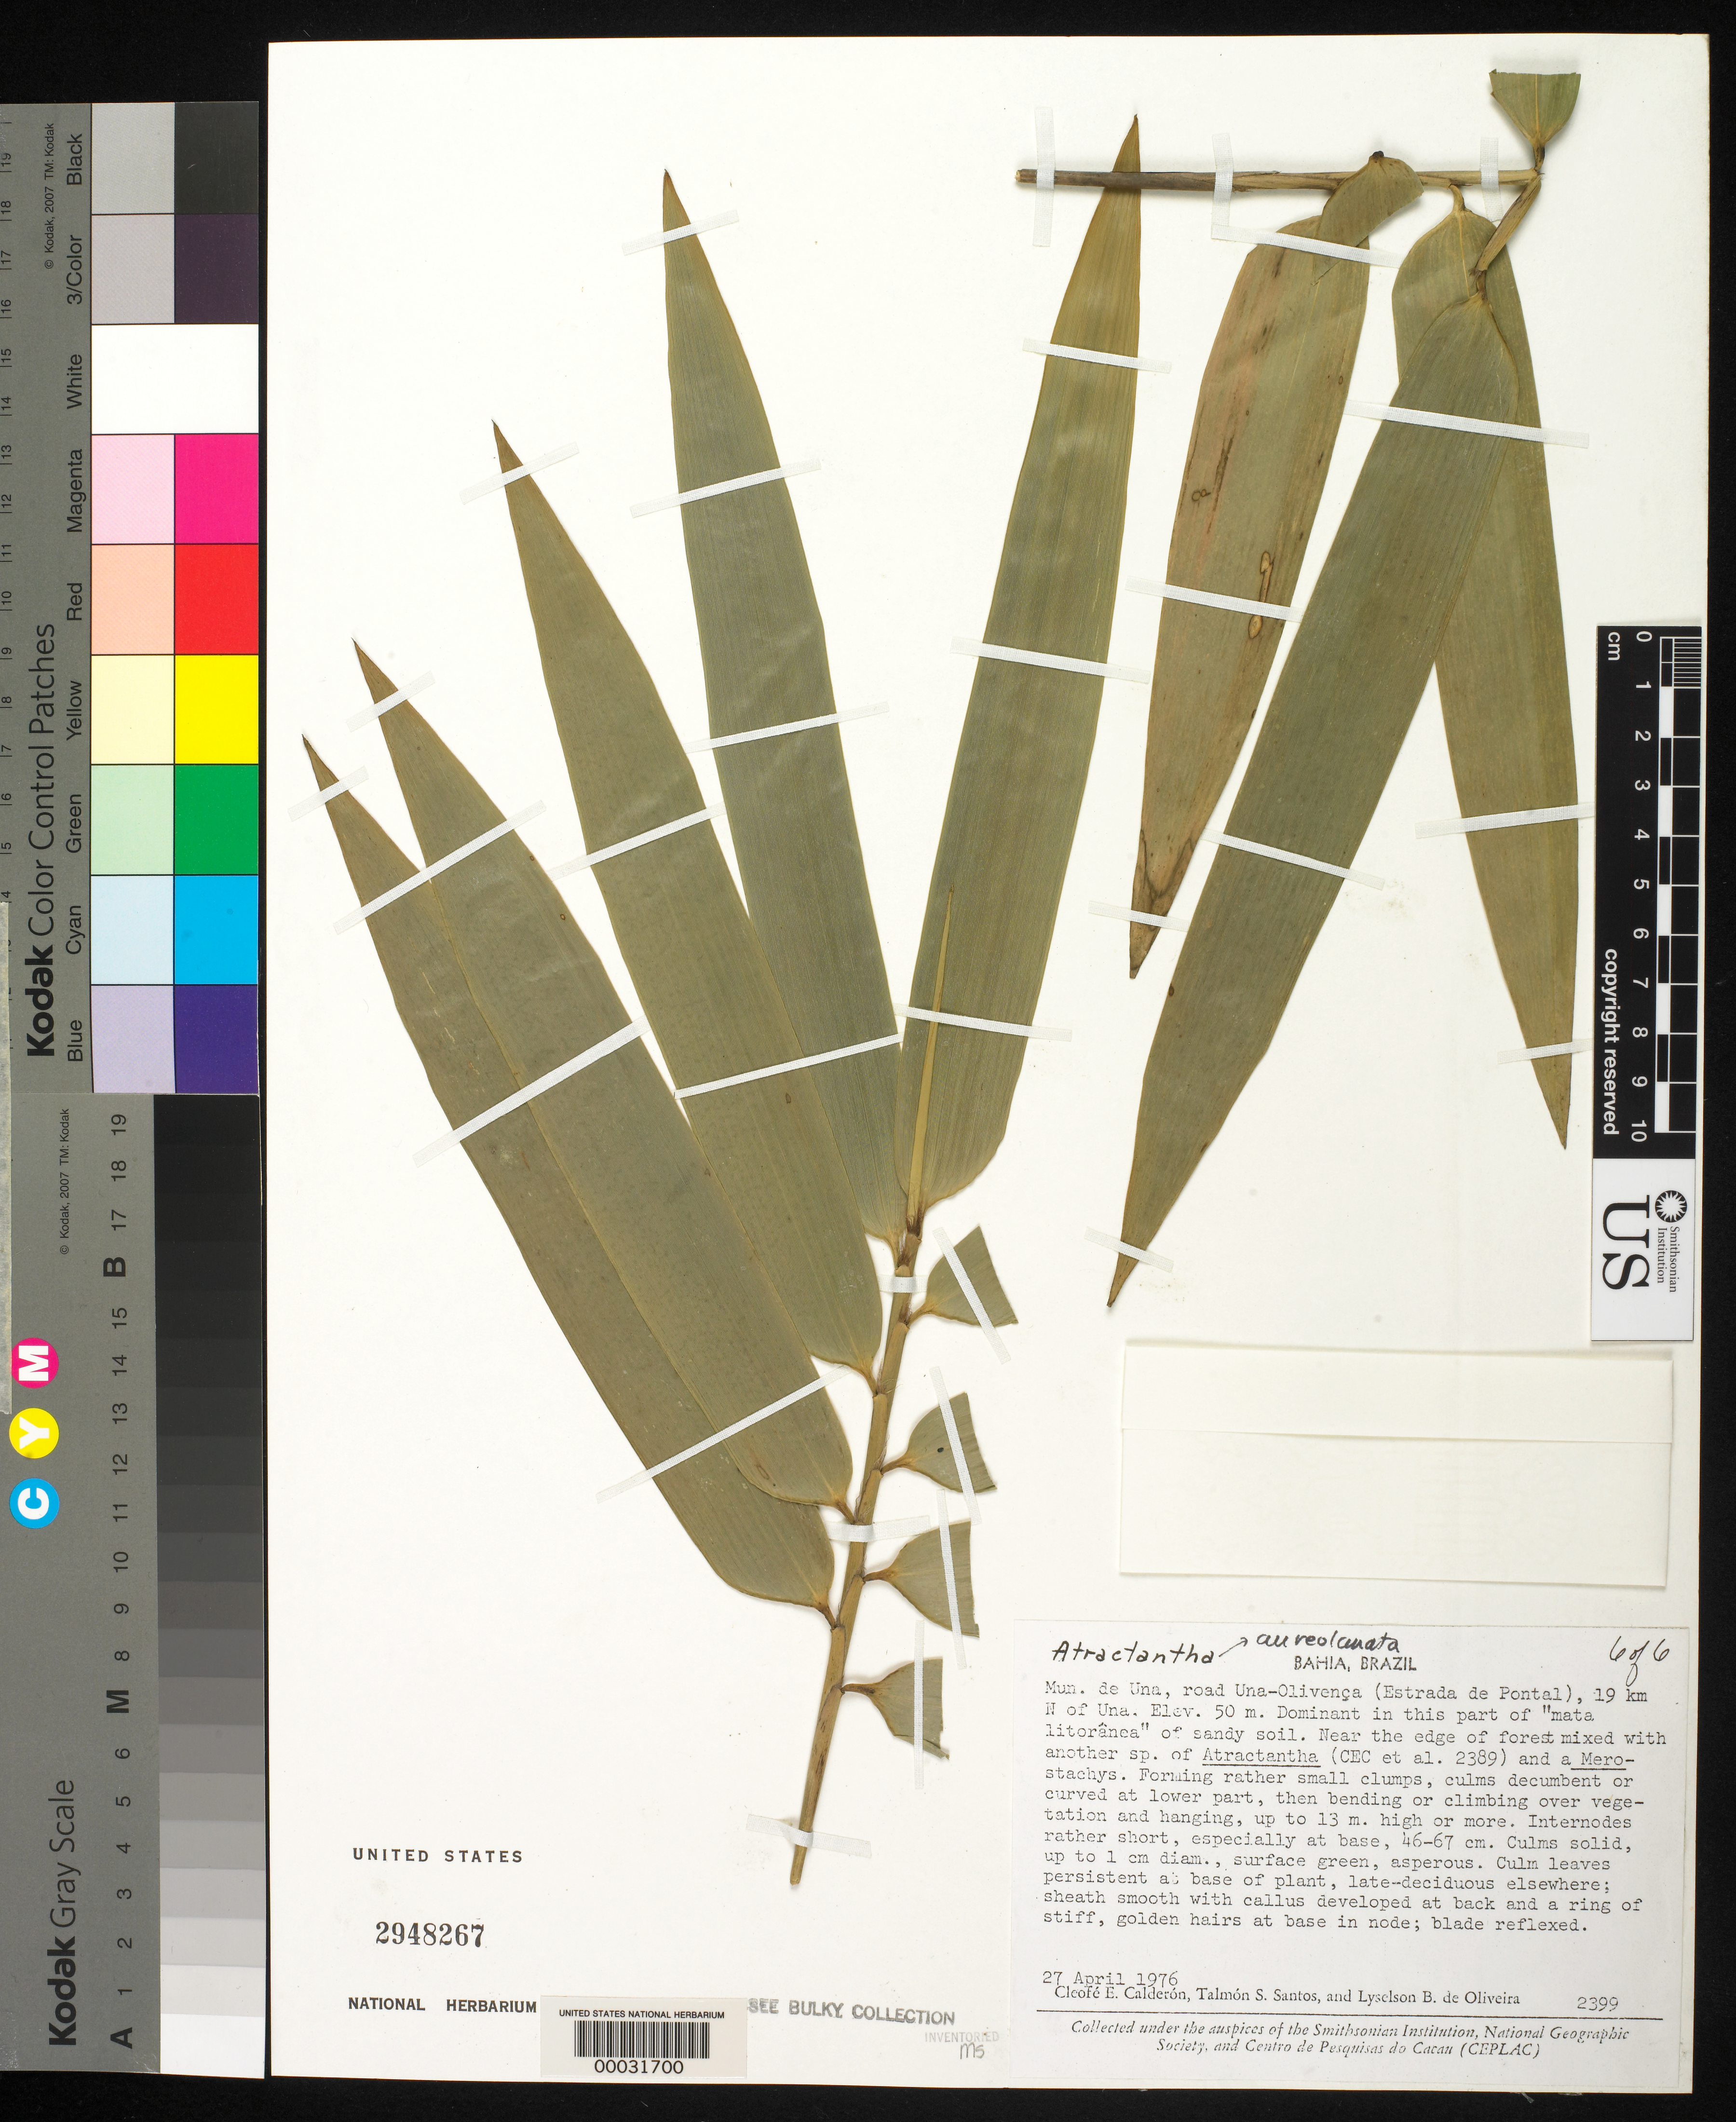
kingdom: Plantae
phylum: Tracheophyta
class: Liliopsida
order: Poales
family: Poaceae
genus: Atractantha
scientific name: Atractantha aureolanata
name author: Judz.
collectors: C. E. Calderón, T. S. Santos & L. de Oliveira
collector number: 2399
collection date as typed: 27 Apr 1976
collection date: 1976-04-27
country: Brazil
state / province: Bahia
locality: Una, olivenca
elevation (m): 50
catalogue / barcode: US 2948267